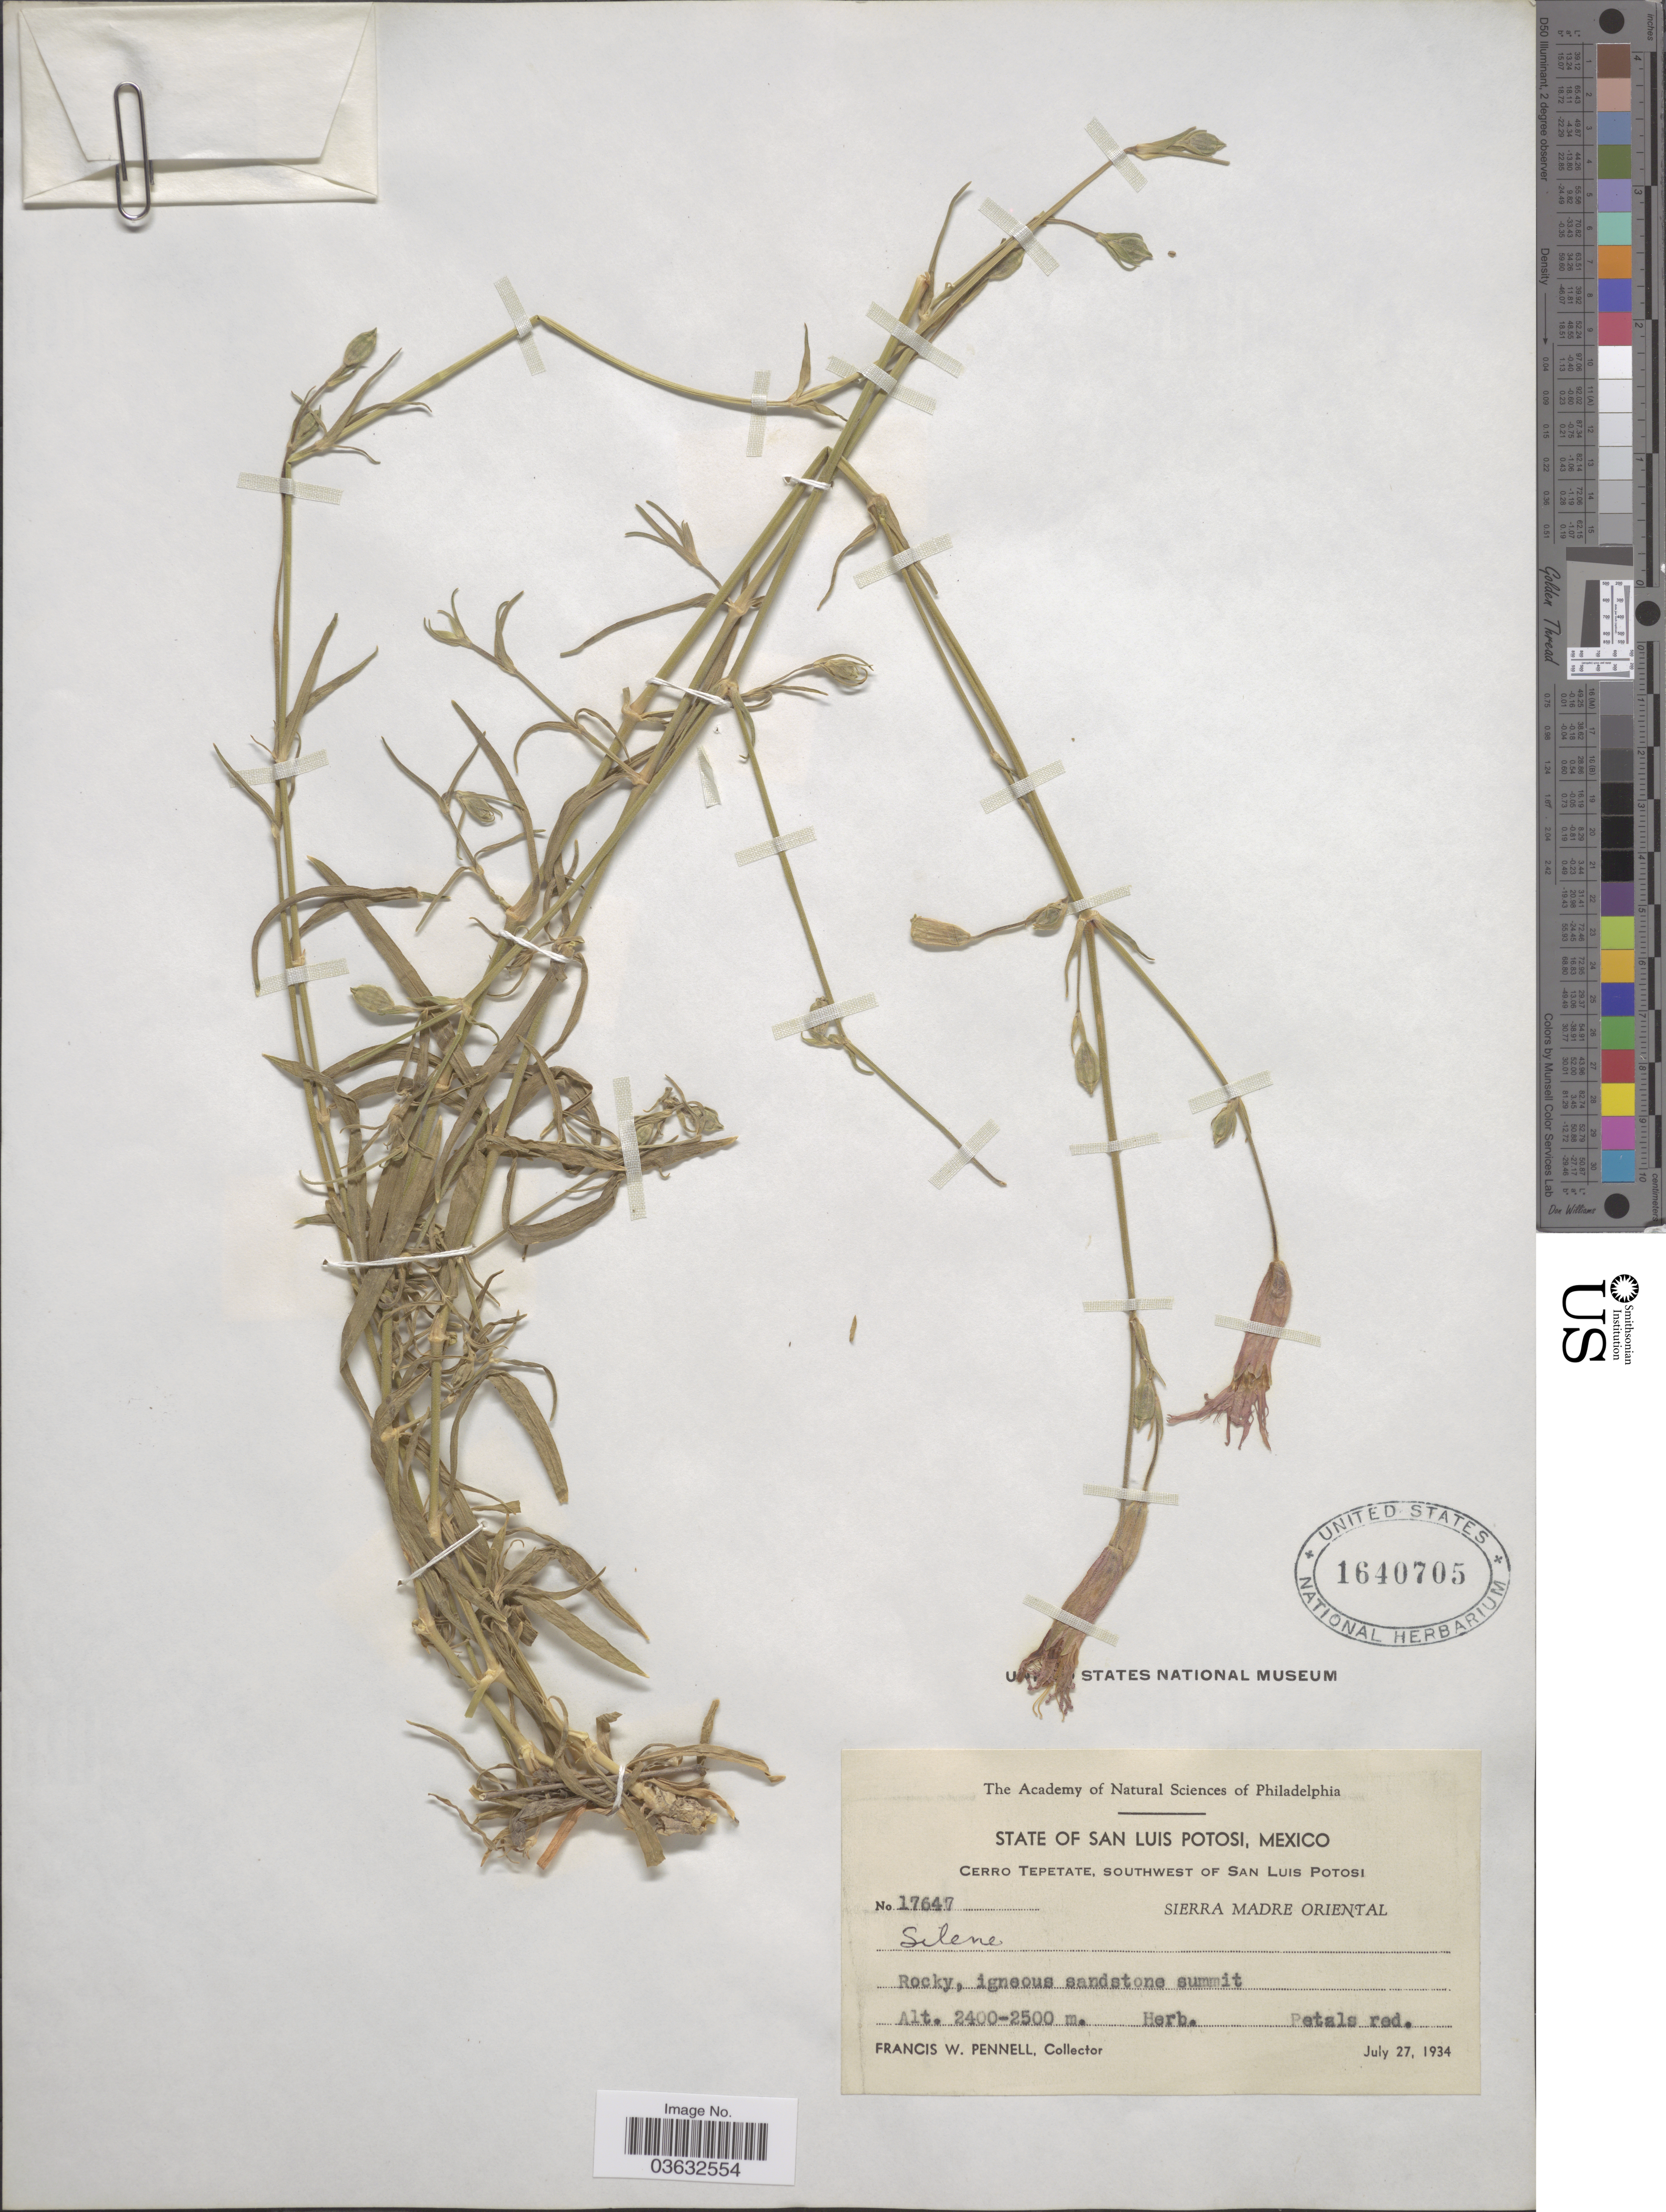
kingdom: Plantae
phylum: Tracheophyta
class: Magnoliopsida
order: Caryophyllales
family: Caryophyllaceae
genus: Silene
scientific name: Silene sp.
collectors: F. W. Pennell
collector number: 17647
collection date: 1934-07-27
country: Mexico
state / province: San Luis Potosí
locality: Cerro Tepetate, Southwest of San Luis Potosi. Sierra Madre Oriental.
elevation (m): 2400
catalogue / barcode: US 1640705